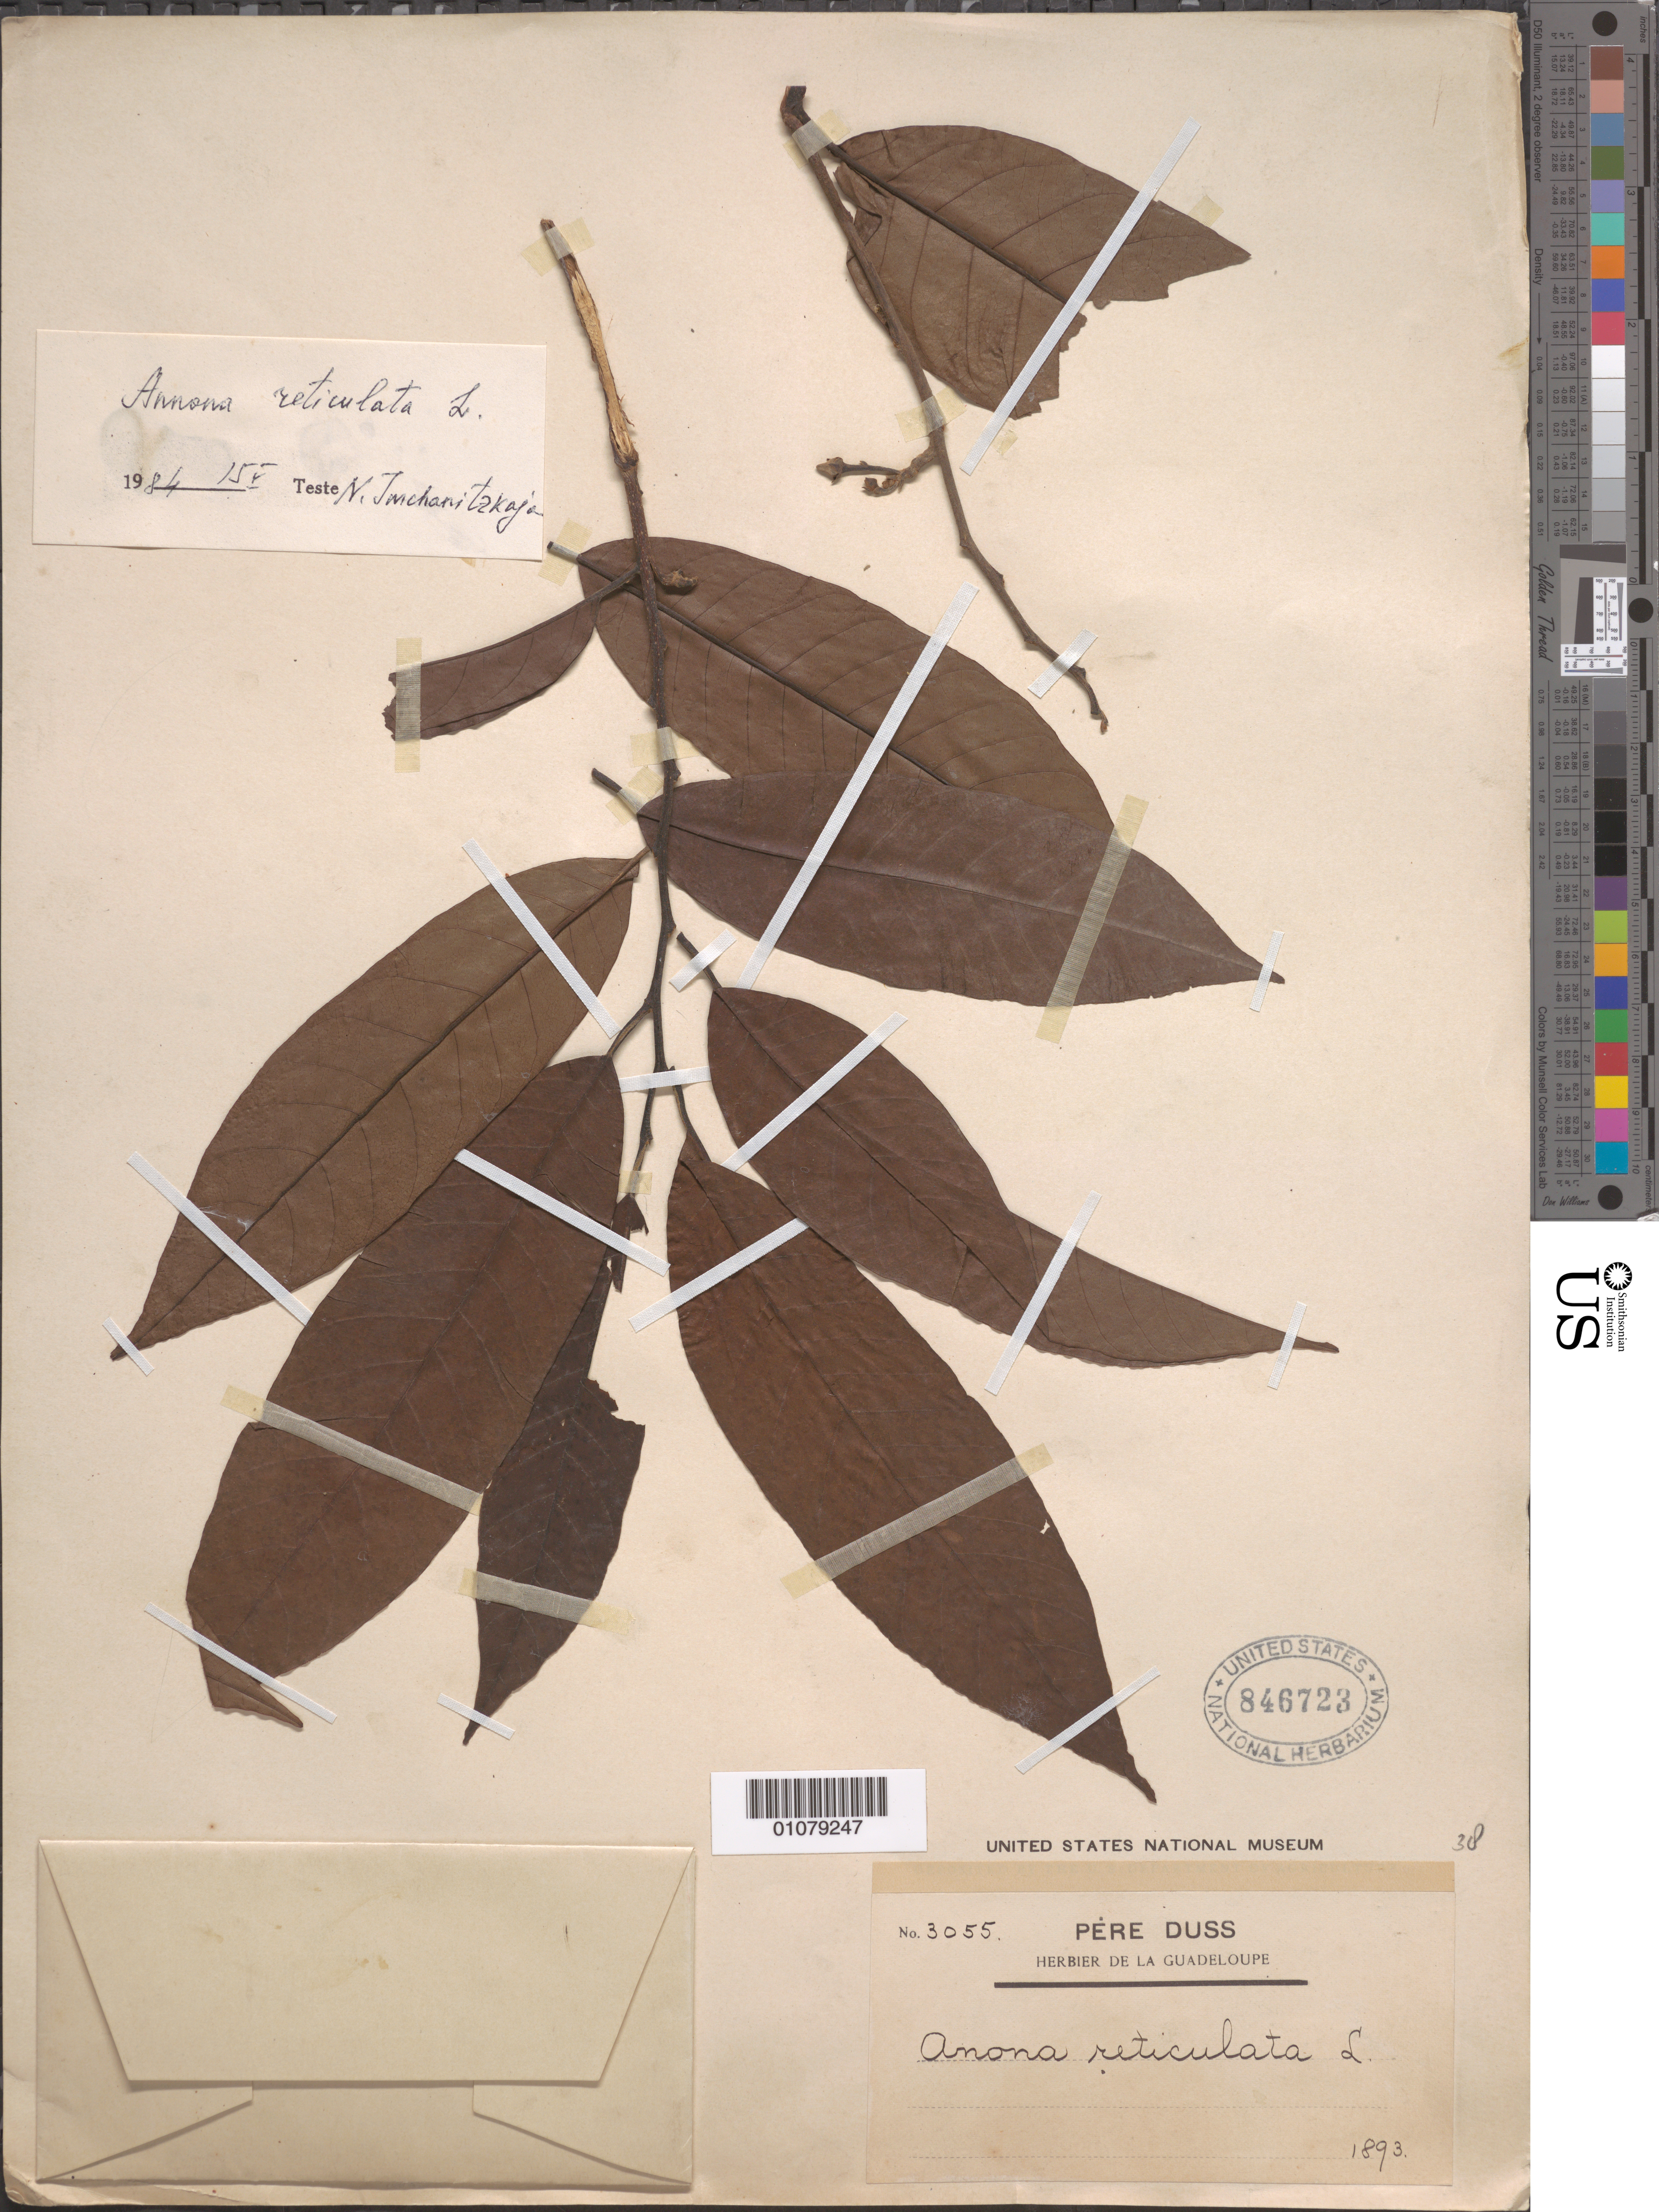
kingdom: Plantae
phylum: Tracheophyta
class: Magnoliopsida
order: Magnoliales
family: Annonaceae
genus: Annona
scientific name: Annona reticulata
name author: L.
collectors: Père Duss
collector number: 3055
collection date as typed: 1893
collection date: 1893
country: Guadeloupe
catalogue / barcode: US 846723